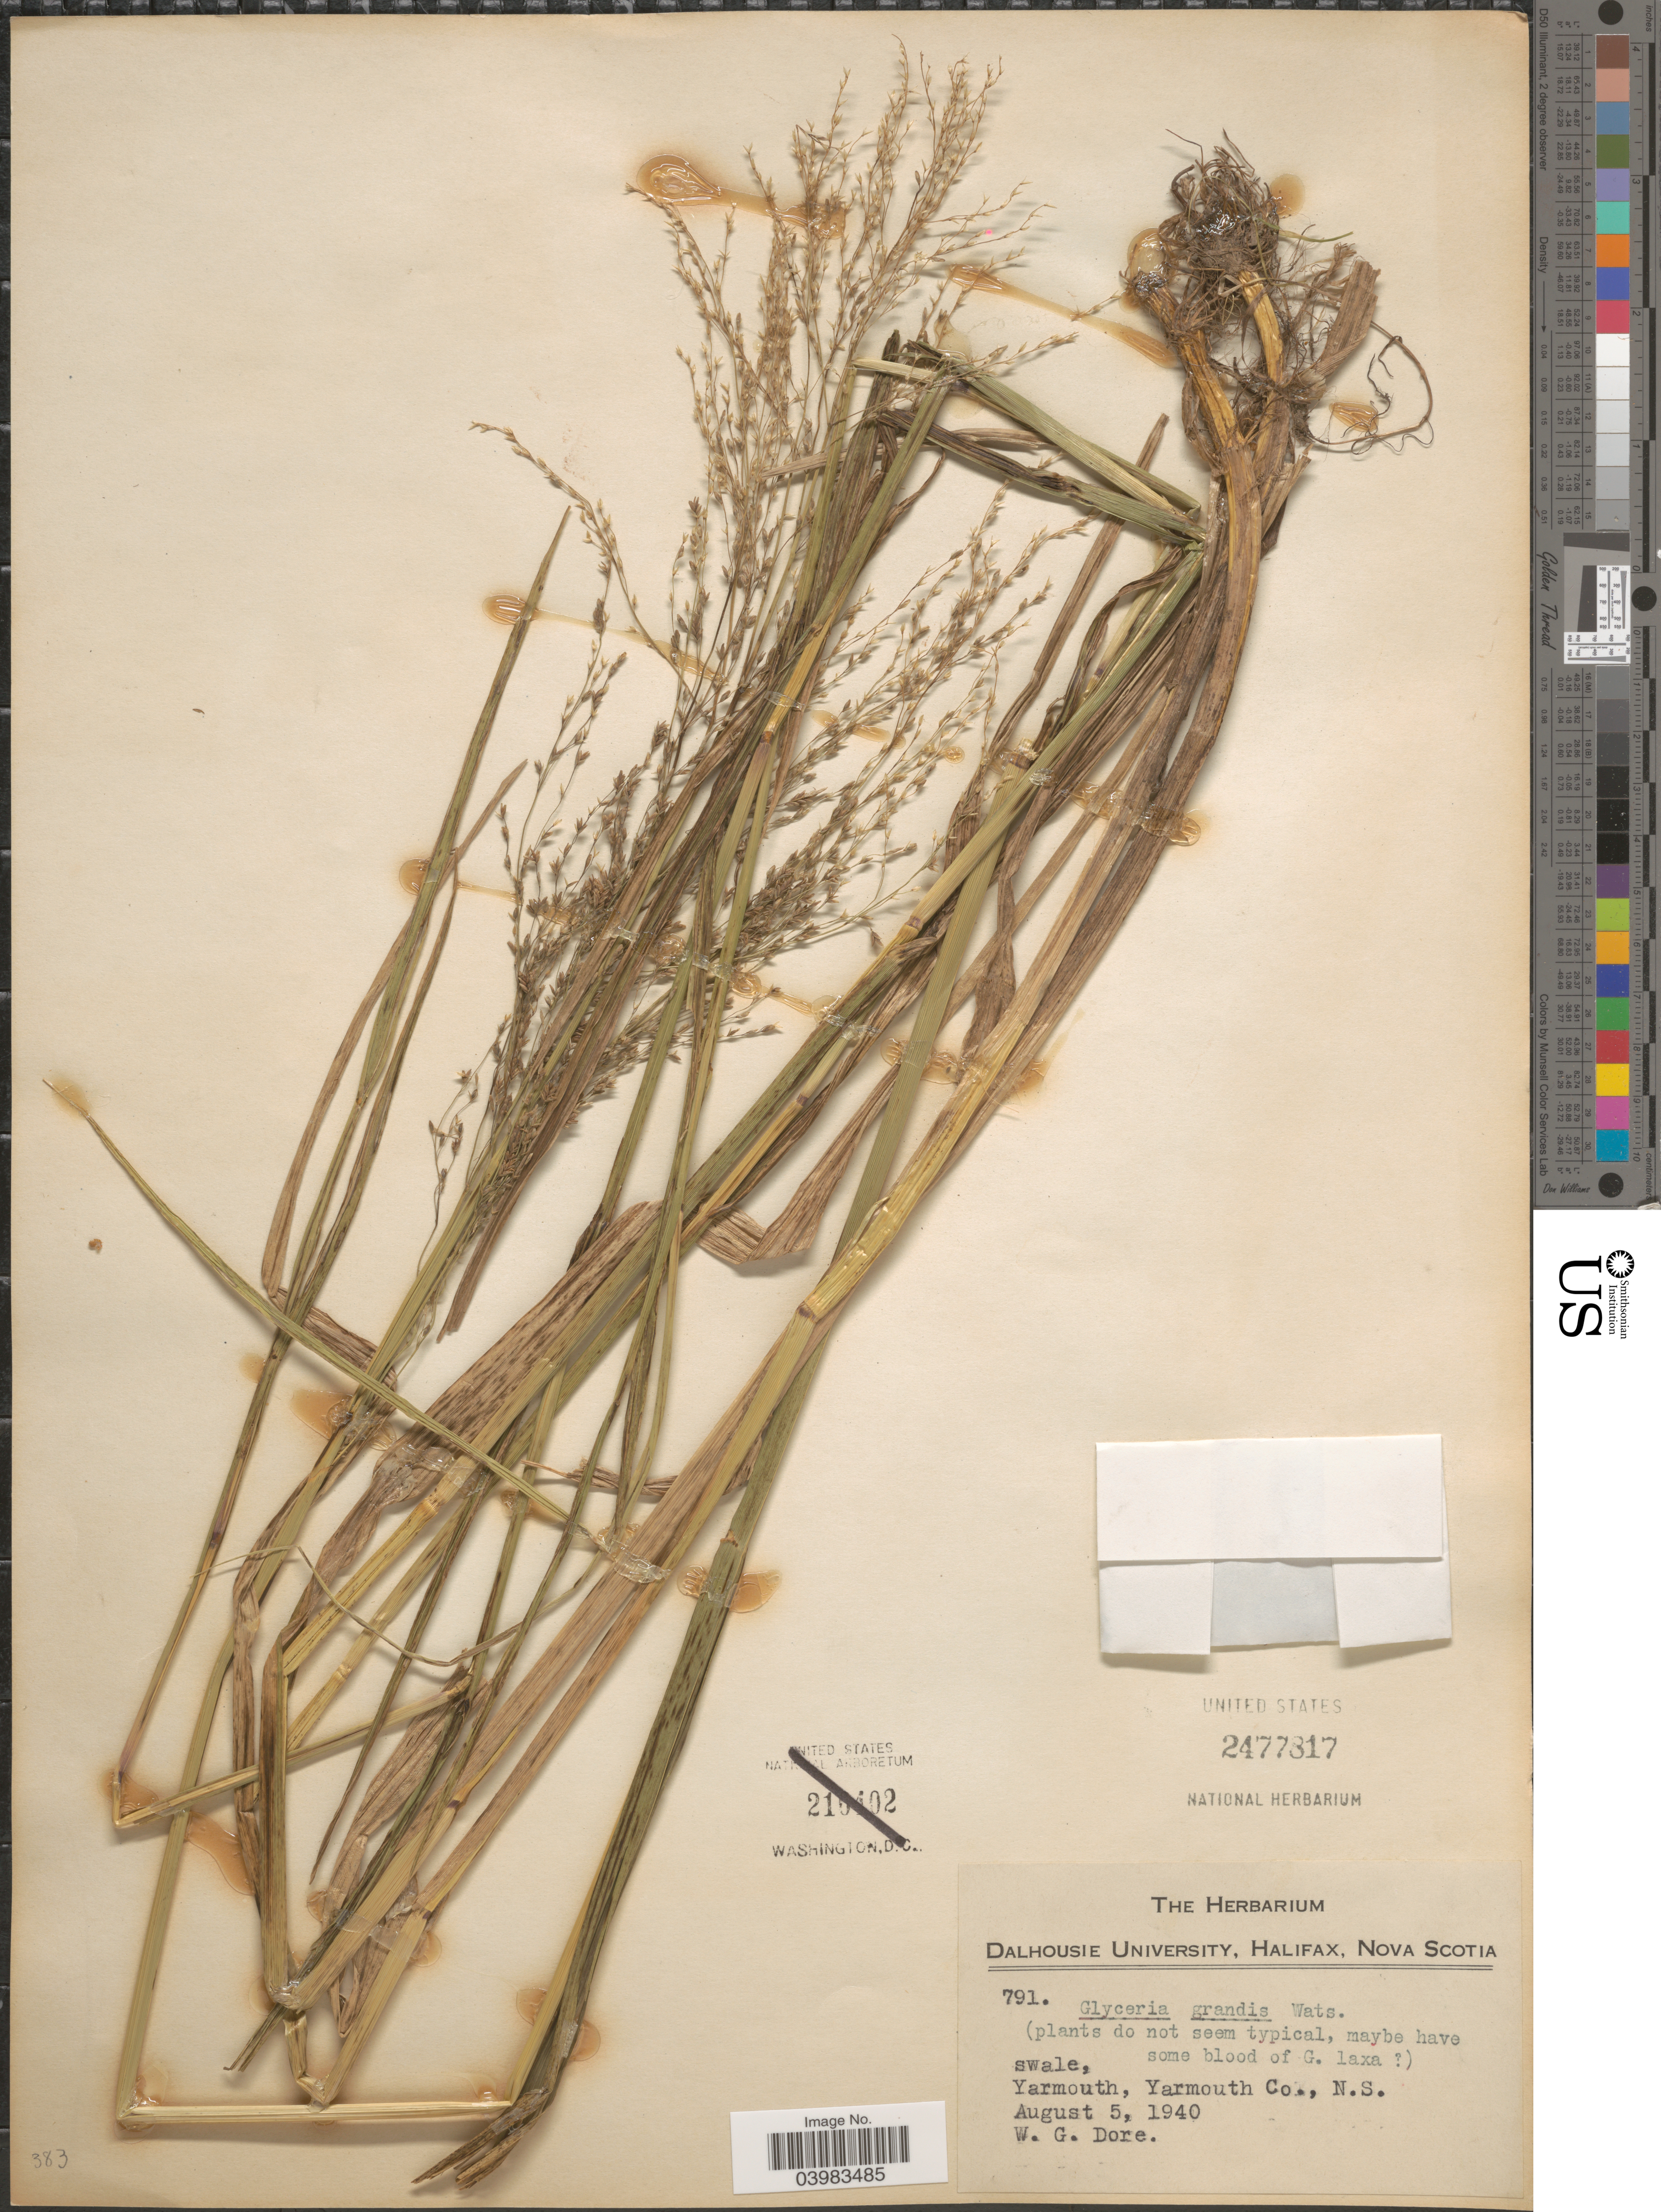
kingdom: Plantae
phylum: Tracheophyta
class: Liliopsida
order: Poales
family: Poaceae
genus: Glyceria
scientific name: Glyceria grandis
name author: S. Watson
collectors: W. Dore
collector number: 791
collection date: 1940-08-05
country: Canada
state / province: Nova Scotia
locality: Swale, Yarmouth, Yarmouth Co.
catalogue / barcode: US 2477817